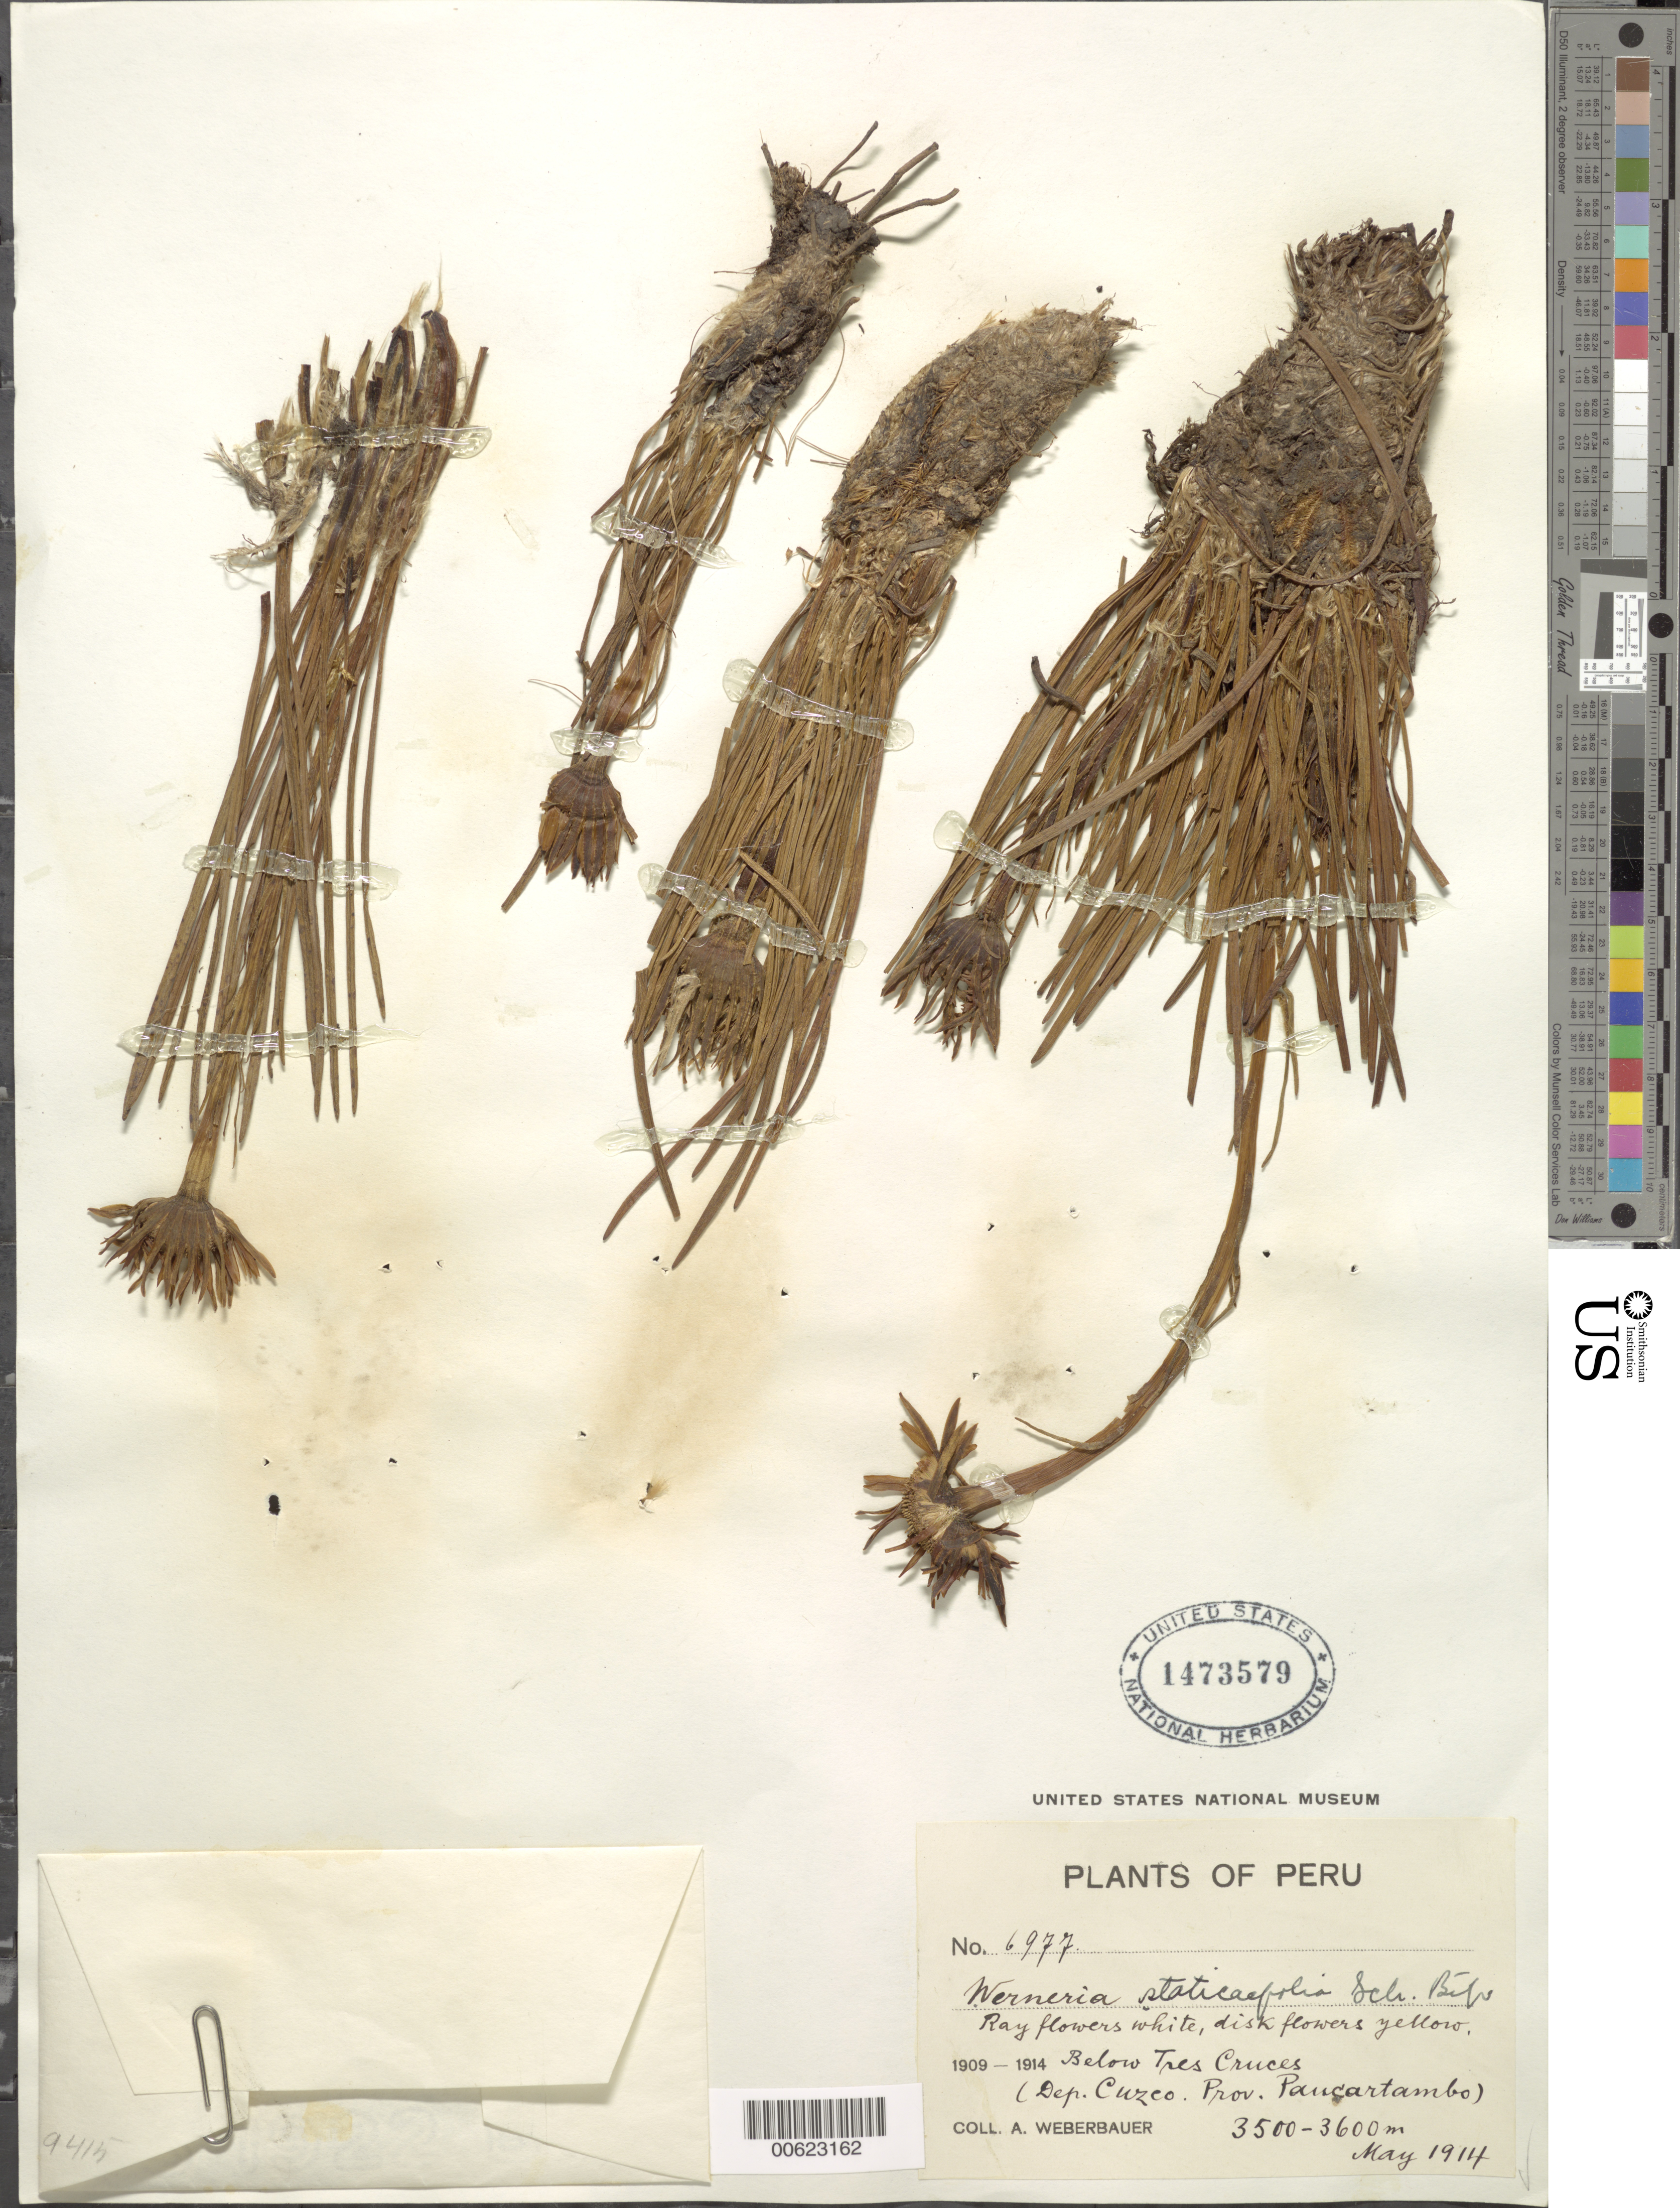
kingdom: Plantae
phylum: Tracheophyta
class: Magnoliopsida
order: Asterales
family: Asteraceae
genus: Werneria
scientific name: Werneria staticifolia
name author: Sch. Bip.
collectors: A. Weberbauer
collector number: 6977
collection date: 1914-05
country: Peru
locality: Tres Cruces, below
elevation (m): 3500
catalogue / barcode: US 1473579